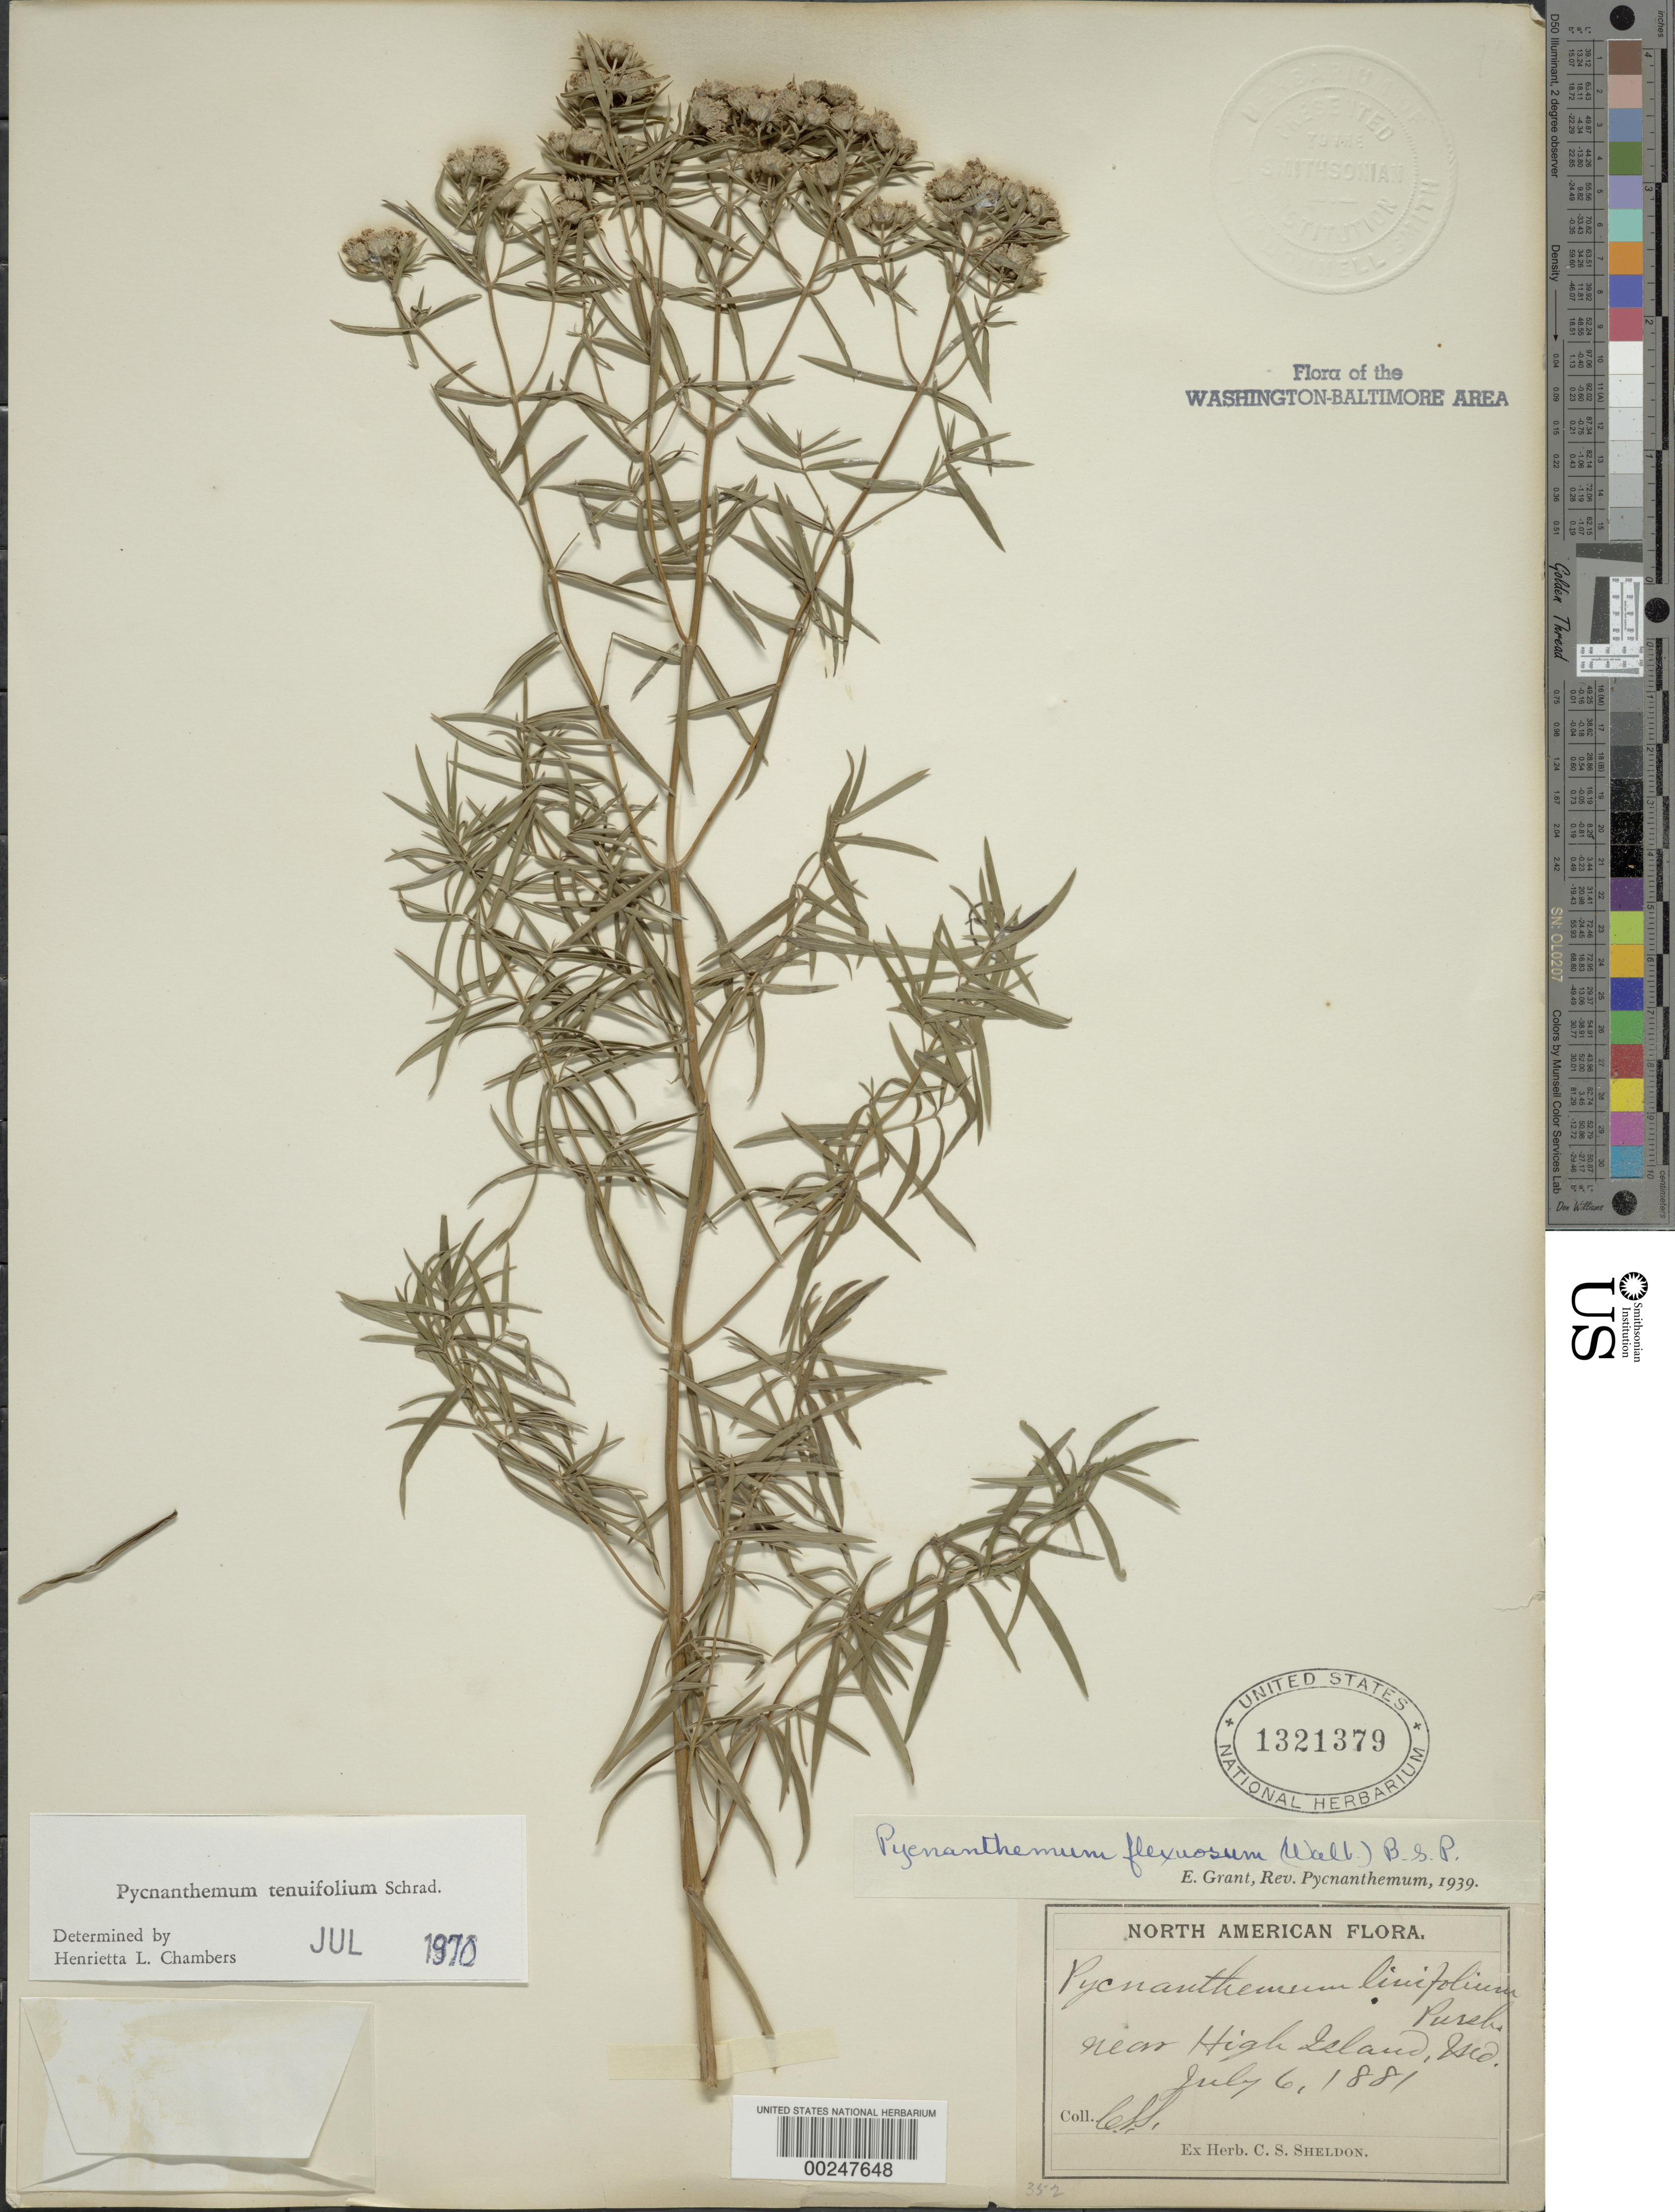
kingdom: Plantae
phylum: Tracheophyta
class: Magnoliopsida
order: Lamiales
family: Lamiaceae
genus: Pycnanthemum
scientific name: Pycnanthemum tenuifolium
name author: Schrad.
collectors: C. S. Sheldon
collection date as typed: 06 Jul 1881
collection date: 1881-07-06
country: United States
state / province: Maryland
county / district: Montgomery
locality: Near High Island C. & O. Canal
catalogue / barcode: US 1321379